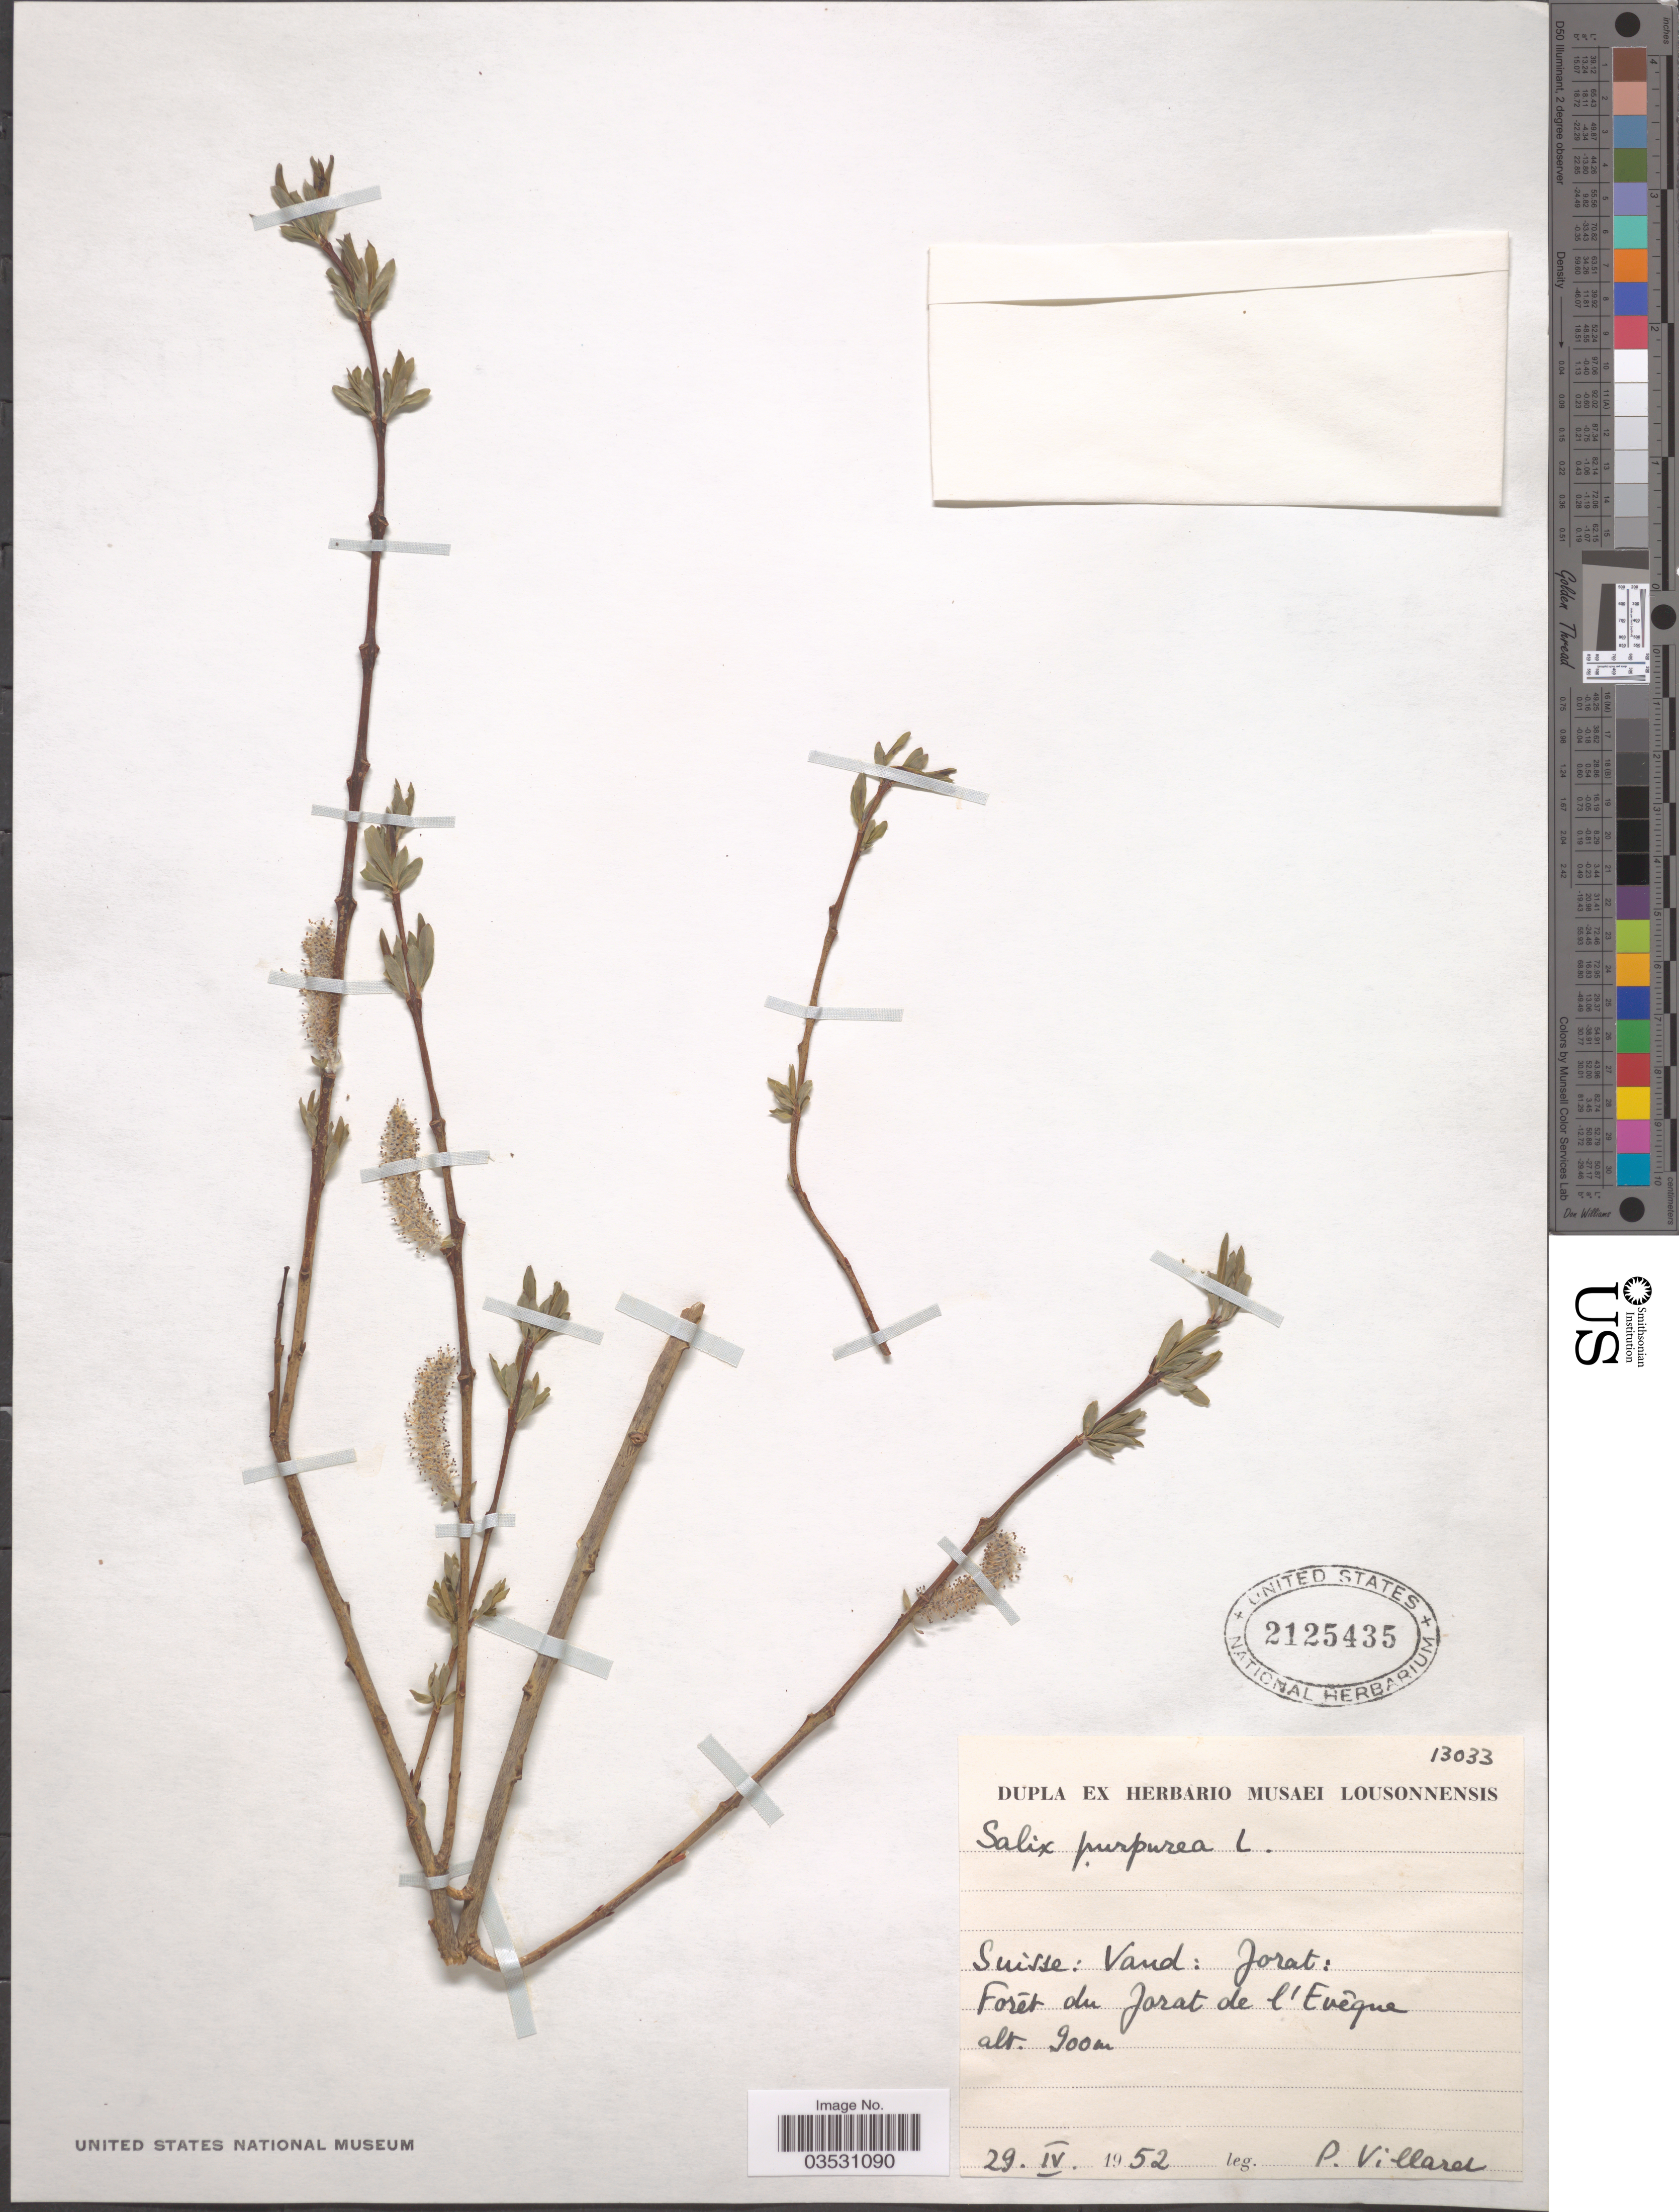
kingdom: Plantae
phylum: Tracheophyta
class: Magnoliopsida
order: Malpighiales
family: Salicaceae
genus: Salix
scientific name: Salix purpurea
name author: L.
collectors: P. Villaret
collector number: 13033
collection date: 1952-04-29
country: Switzerland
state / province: Vaud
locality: Suisse: Jorat: Forêt du Jorat de l'Evêque.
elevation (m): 900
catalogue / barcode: US 2125435